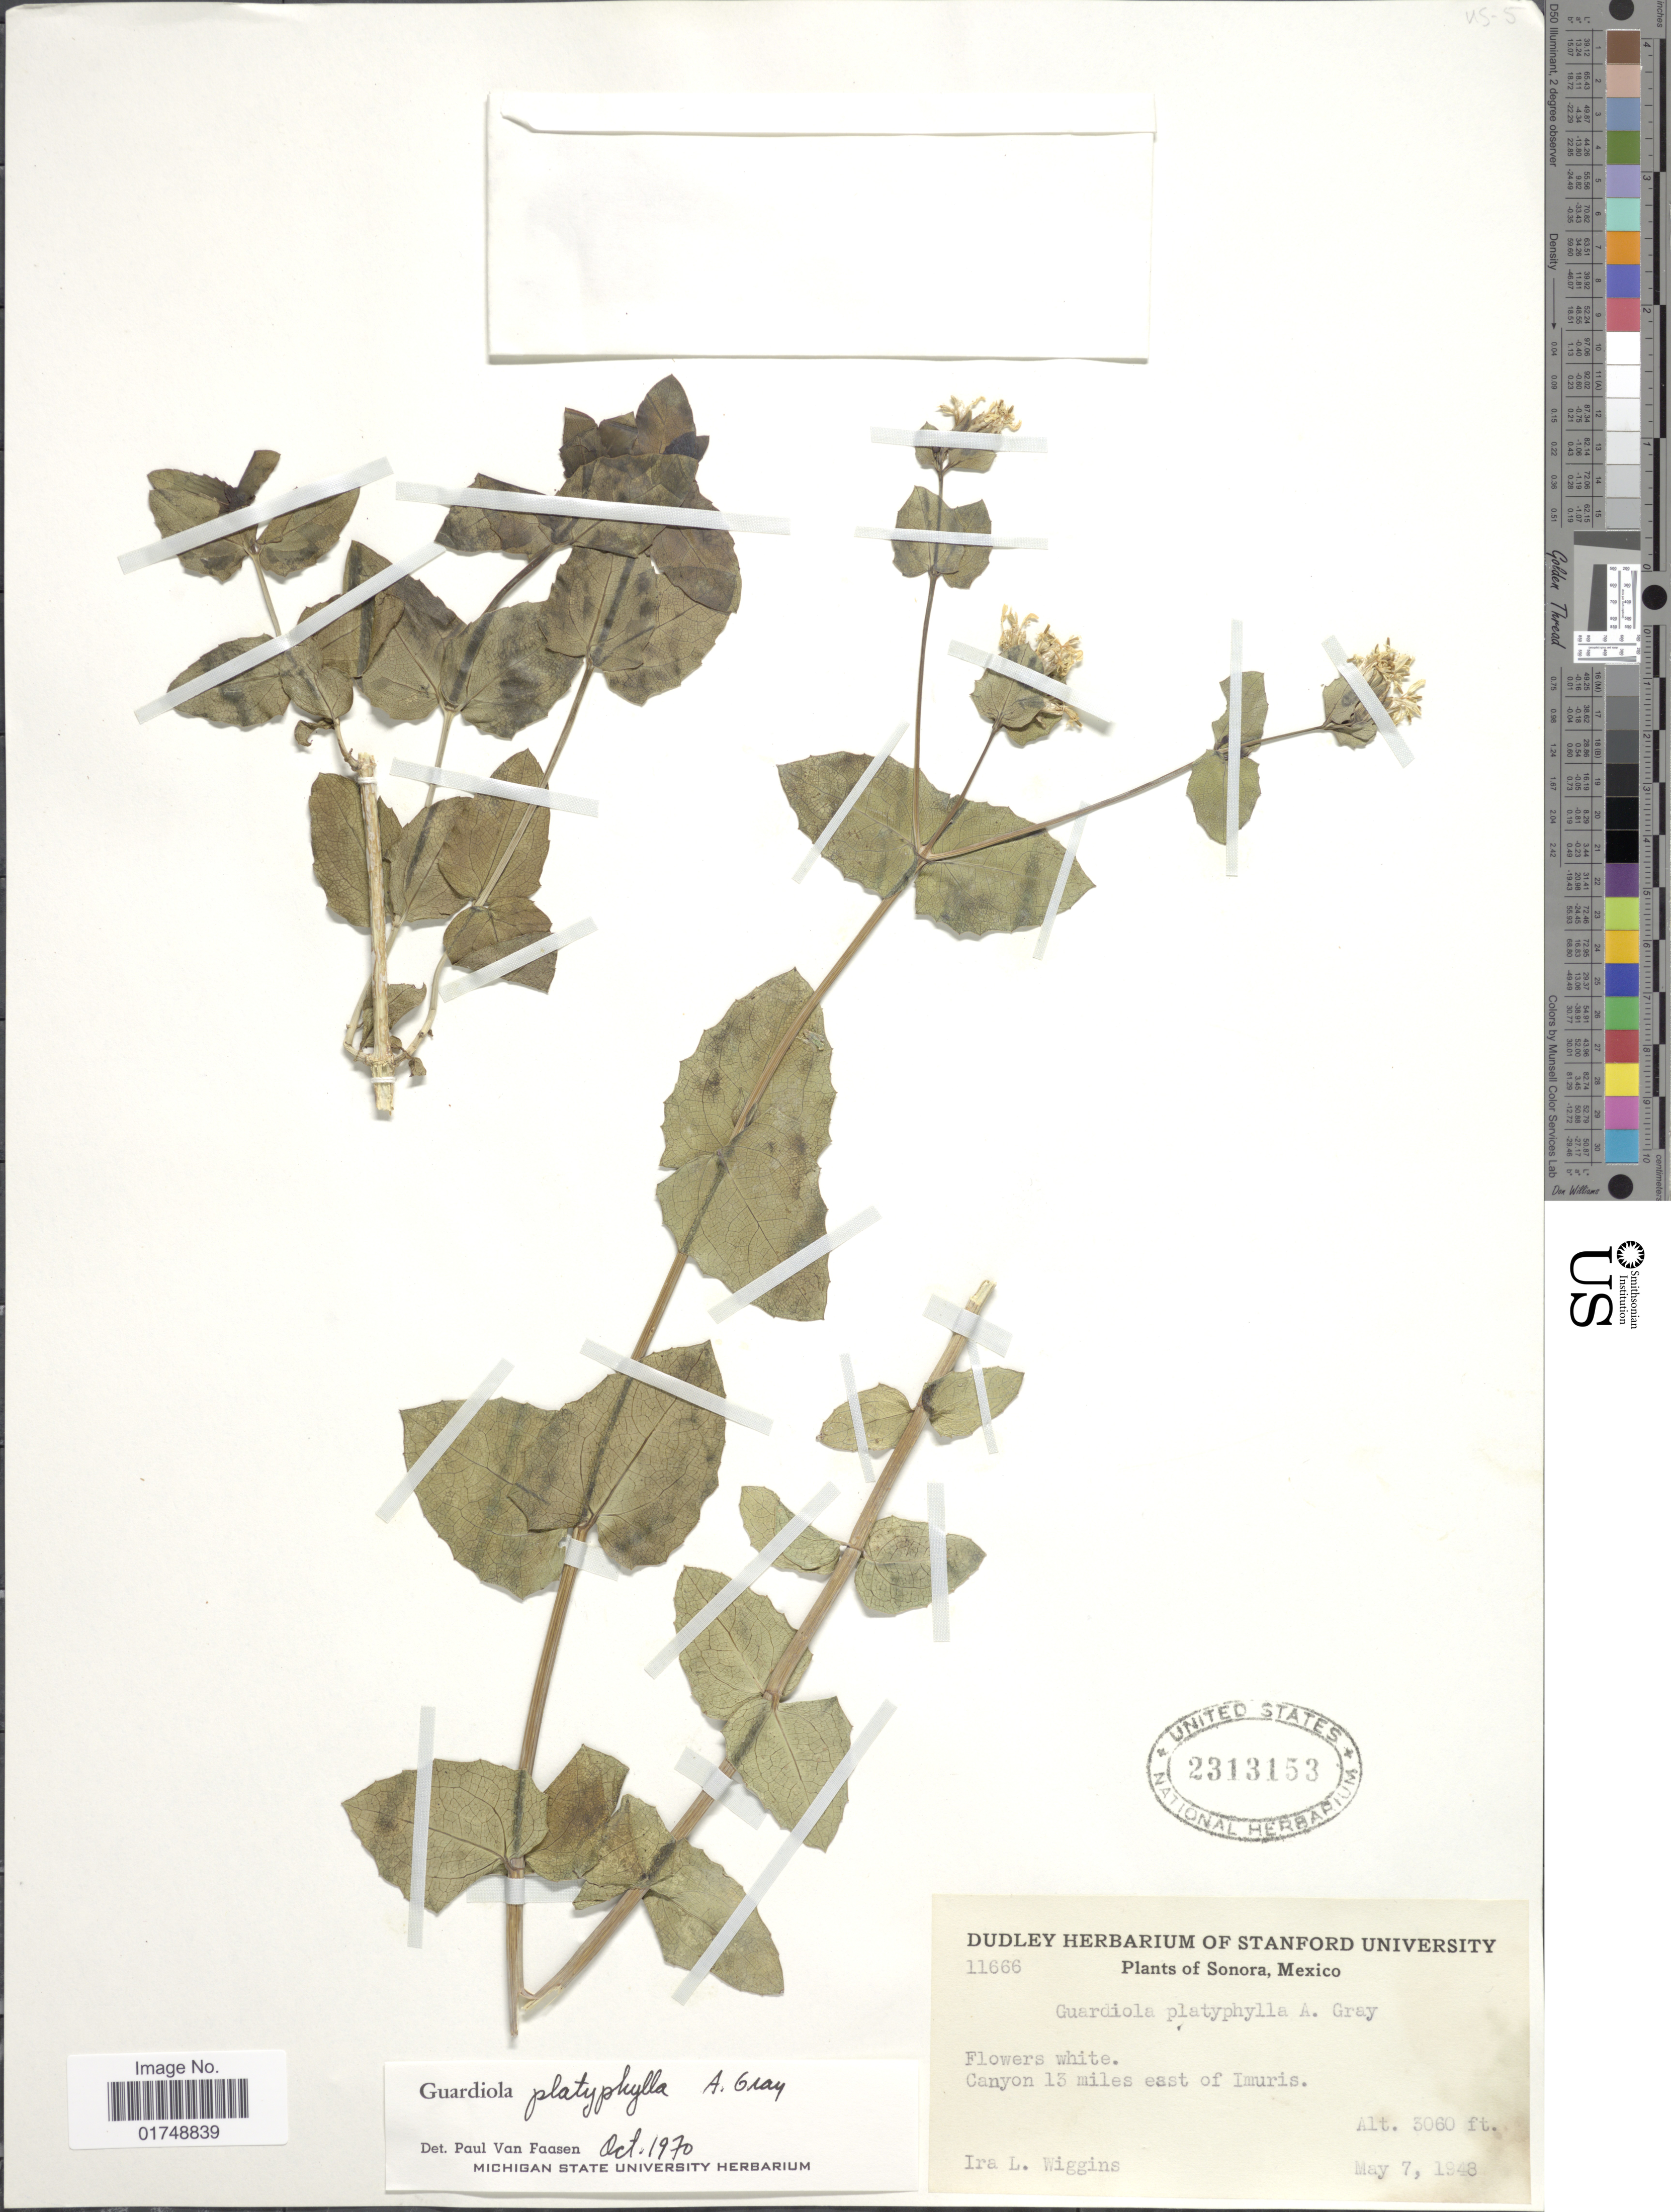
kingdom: Plantae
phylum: Tracheophyta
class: Magnoliopsida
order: Asterales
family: Asteraceae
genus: Guardiola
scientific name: Guardiola platyphylla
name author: A. Gray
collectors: I. L. Wiggins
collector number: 11666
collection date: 1948-05-07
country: Mexico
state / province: Sonora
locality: Canyon 13 miles east of Imuris.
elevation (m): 933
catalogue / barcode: US 2313153